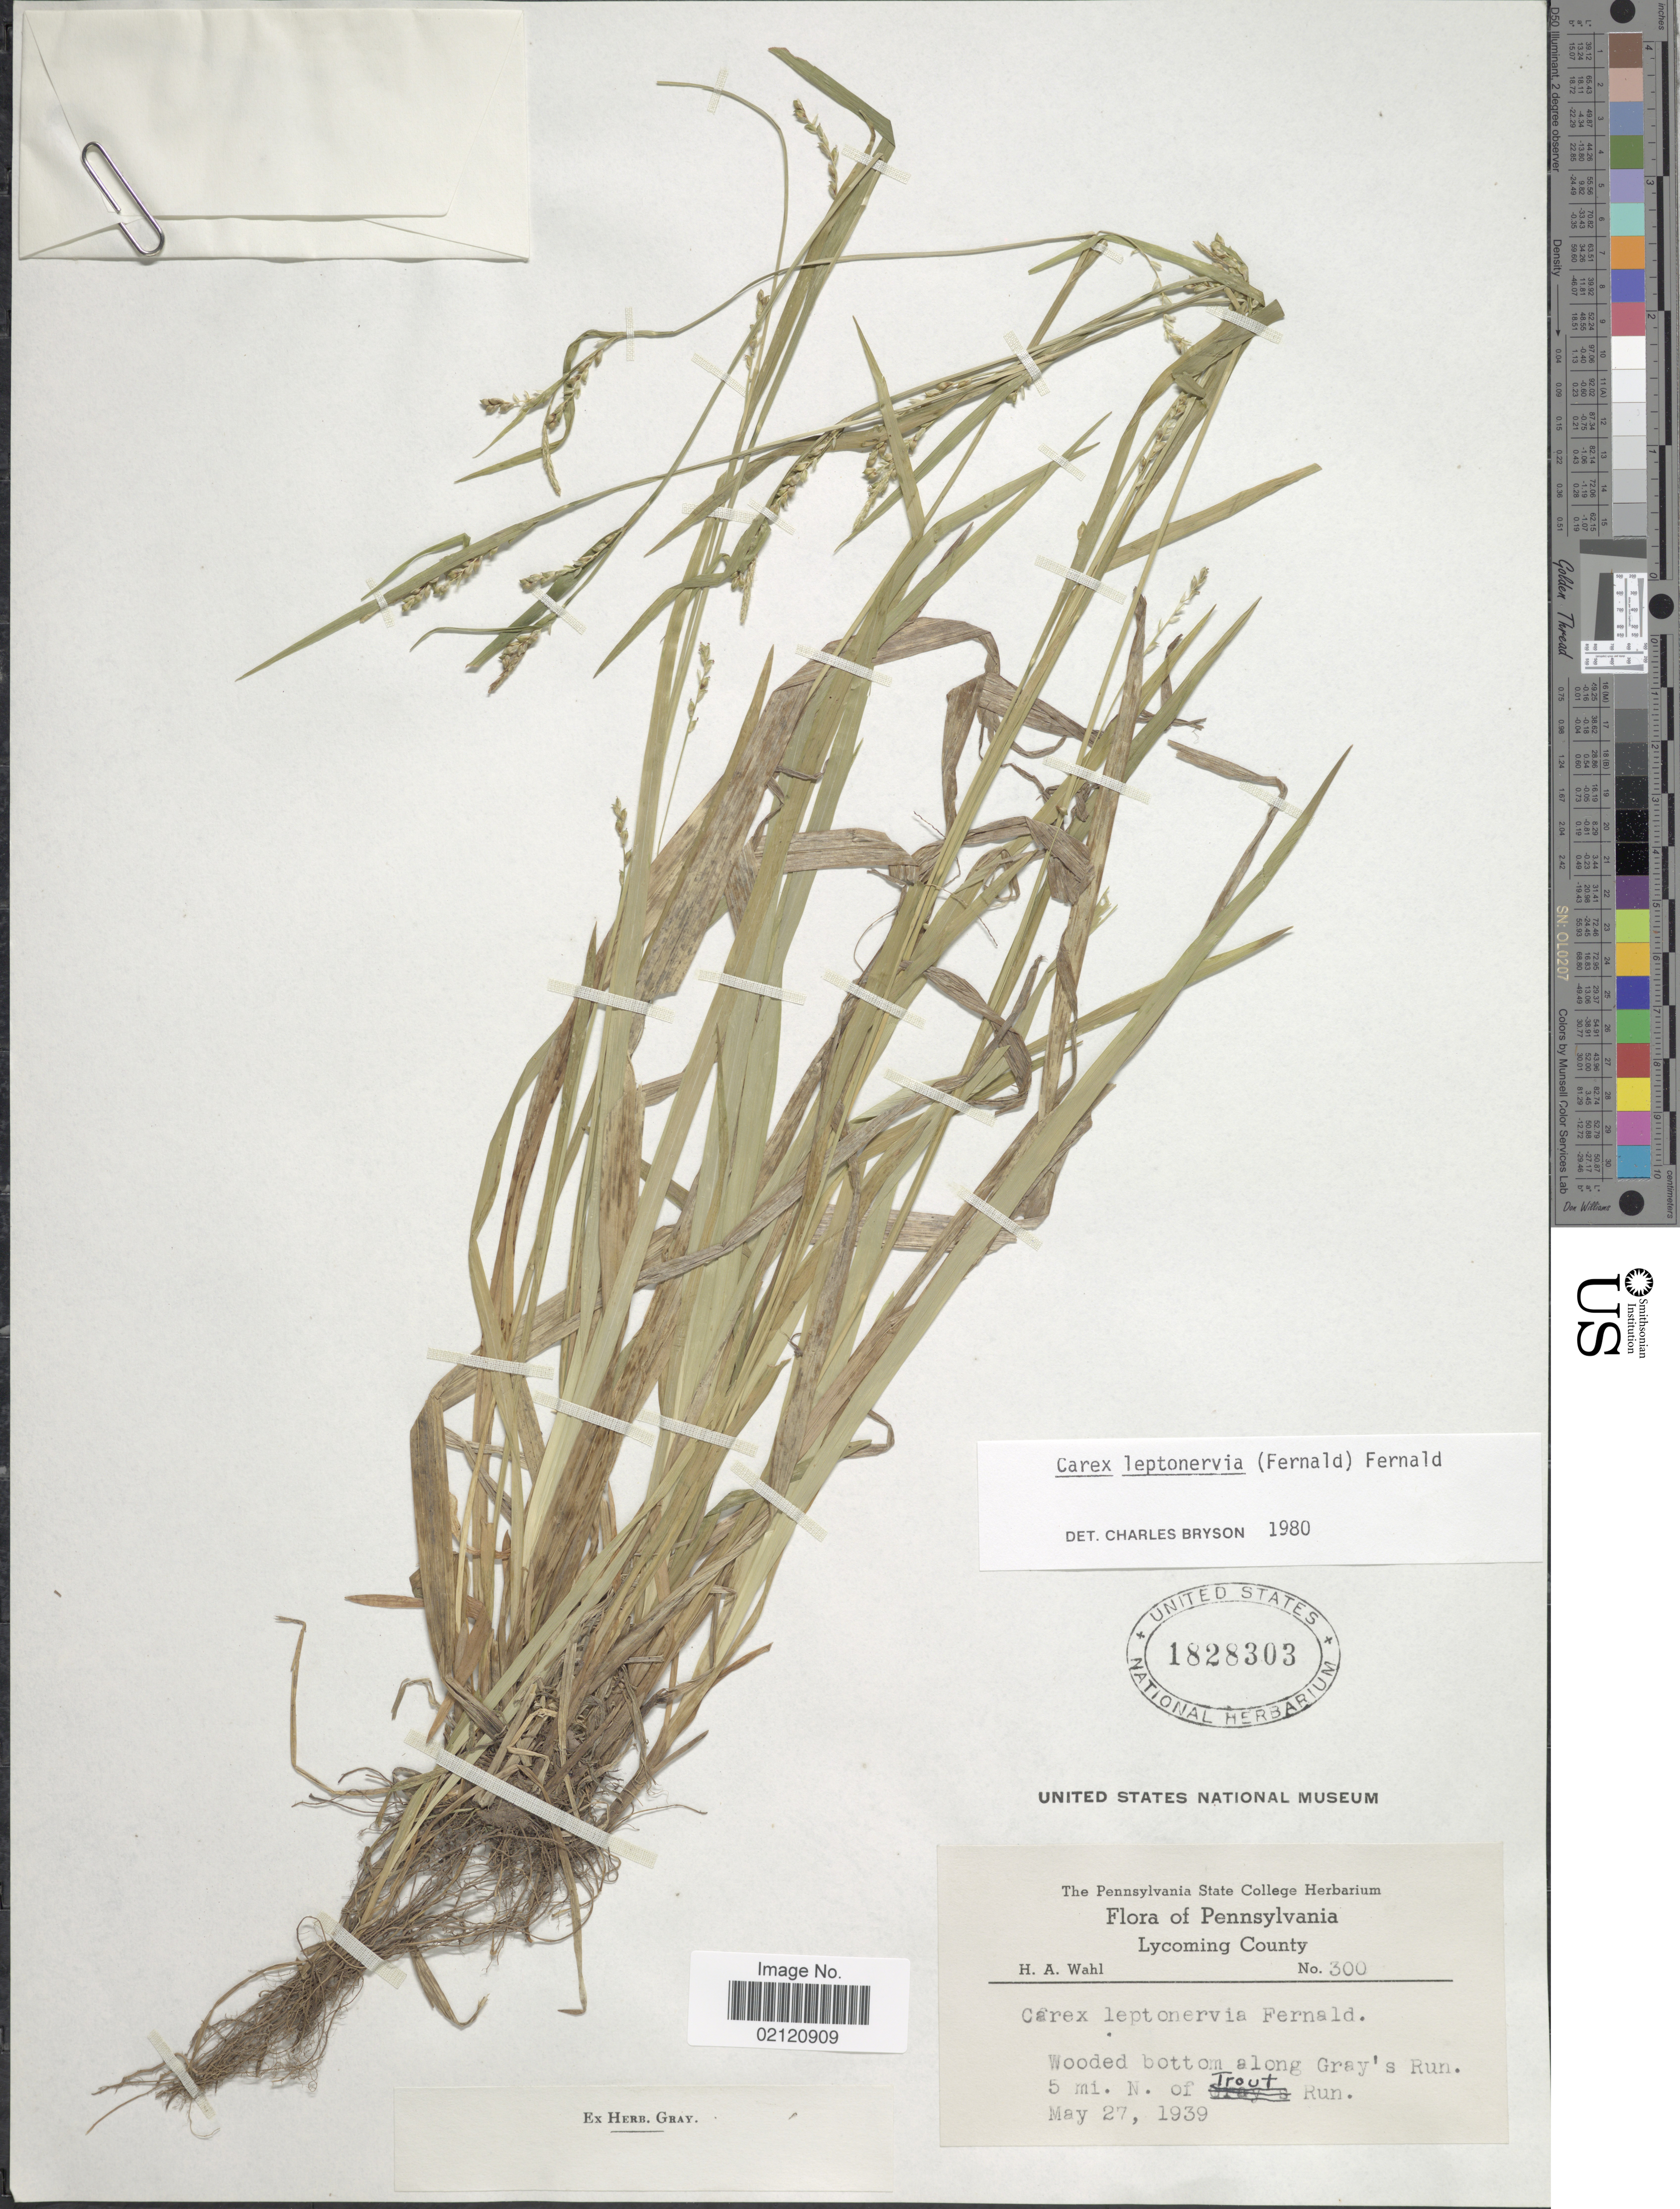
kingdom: Plantae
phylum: Tracheophyta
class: Liliopsida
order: Poales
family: Cyperaceae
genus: Carex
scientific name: Carex leptonervia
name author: (Fernald) Fernald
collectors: H. A. Wahl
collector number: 300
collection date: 1939-05-27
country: United States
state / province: Pennsylvania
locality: Lycoming County, Wooded bottom along Gray's Run. 5 mi. N. of Trout Run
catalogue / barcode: US 1828303